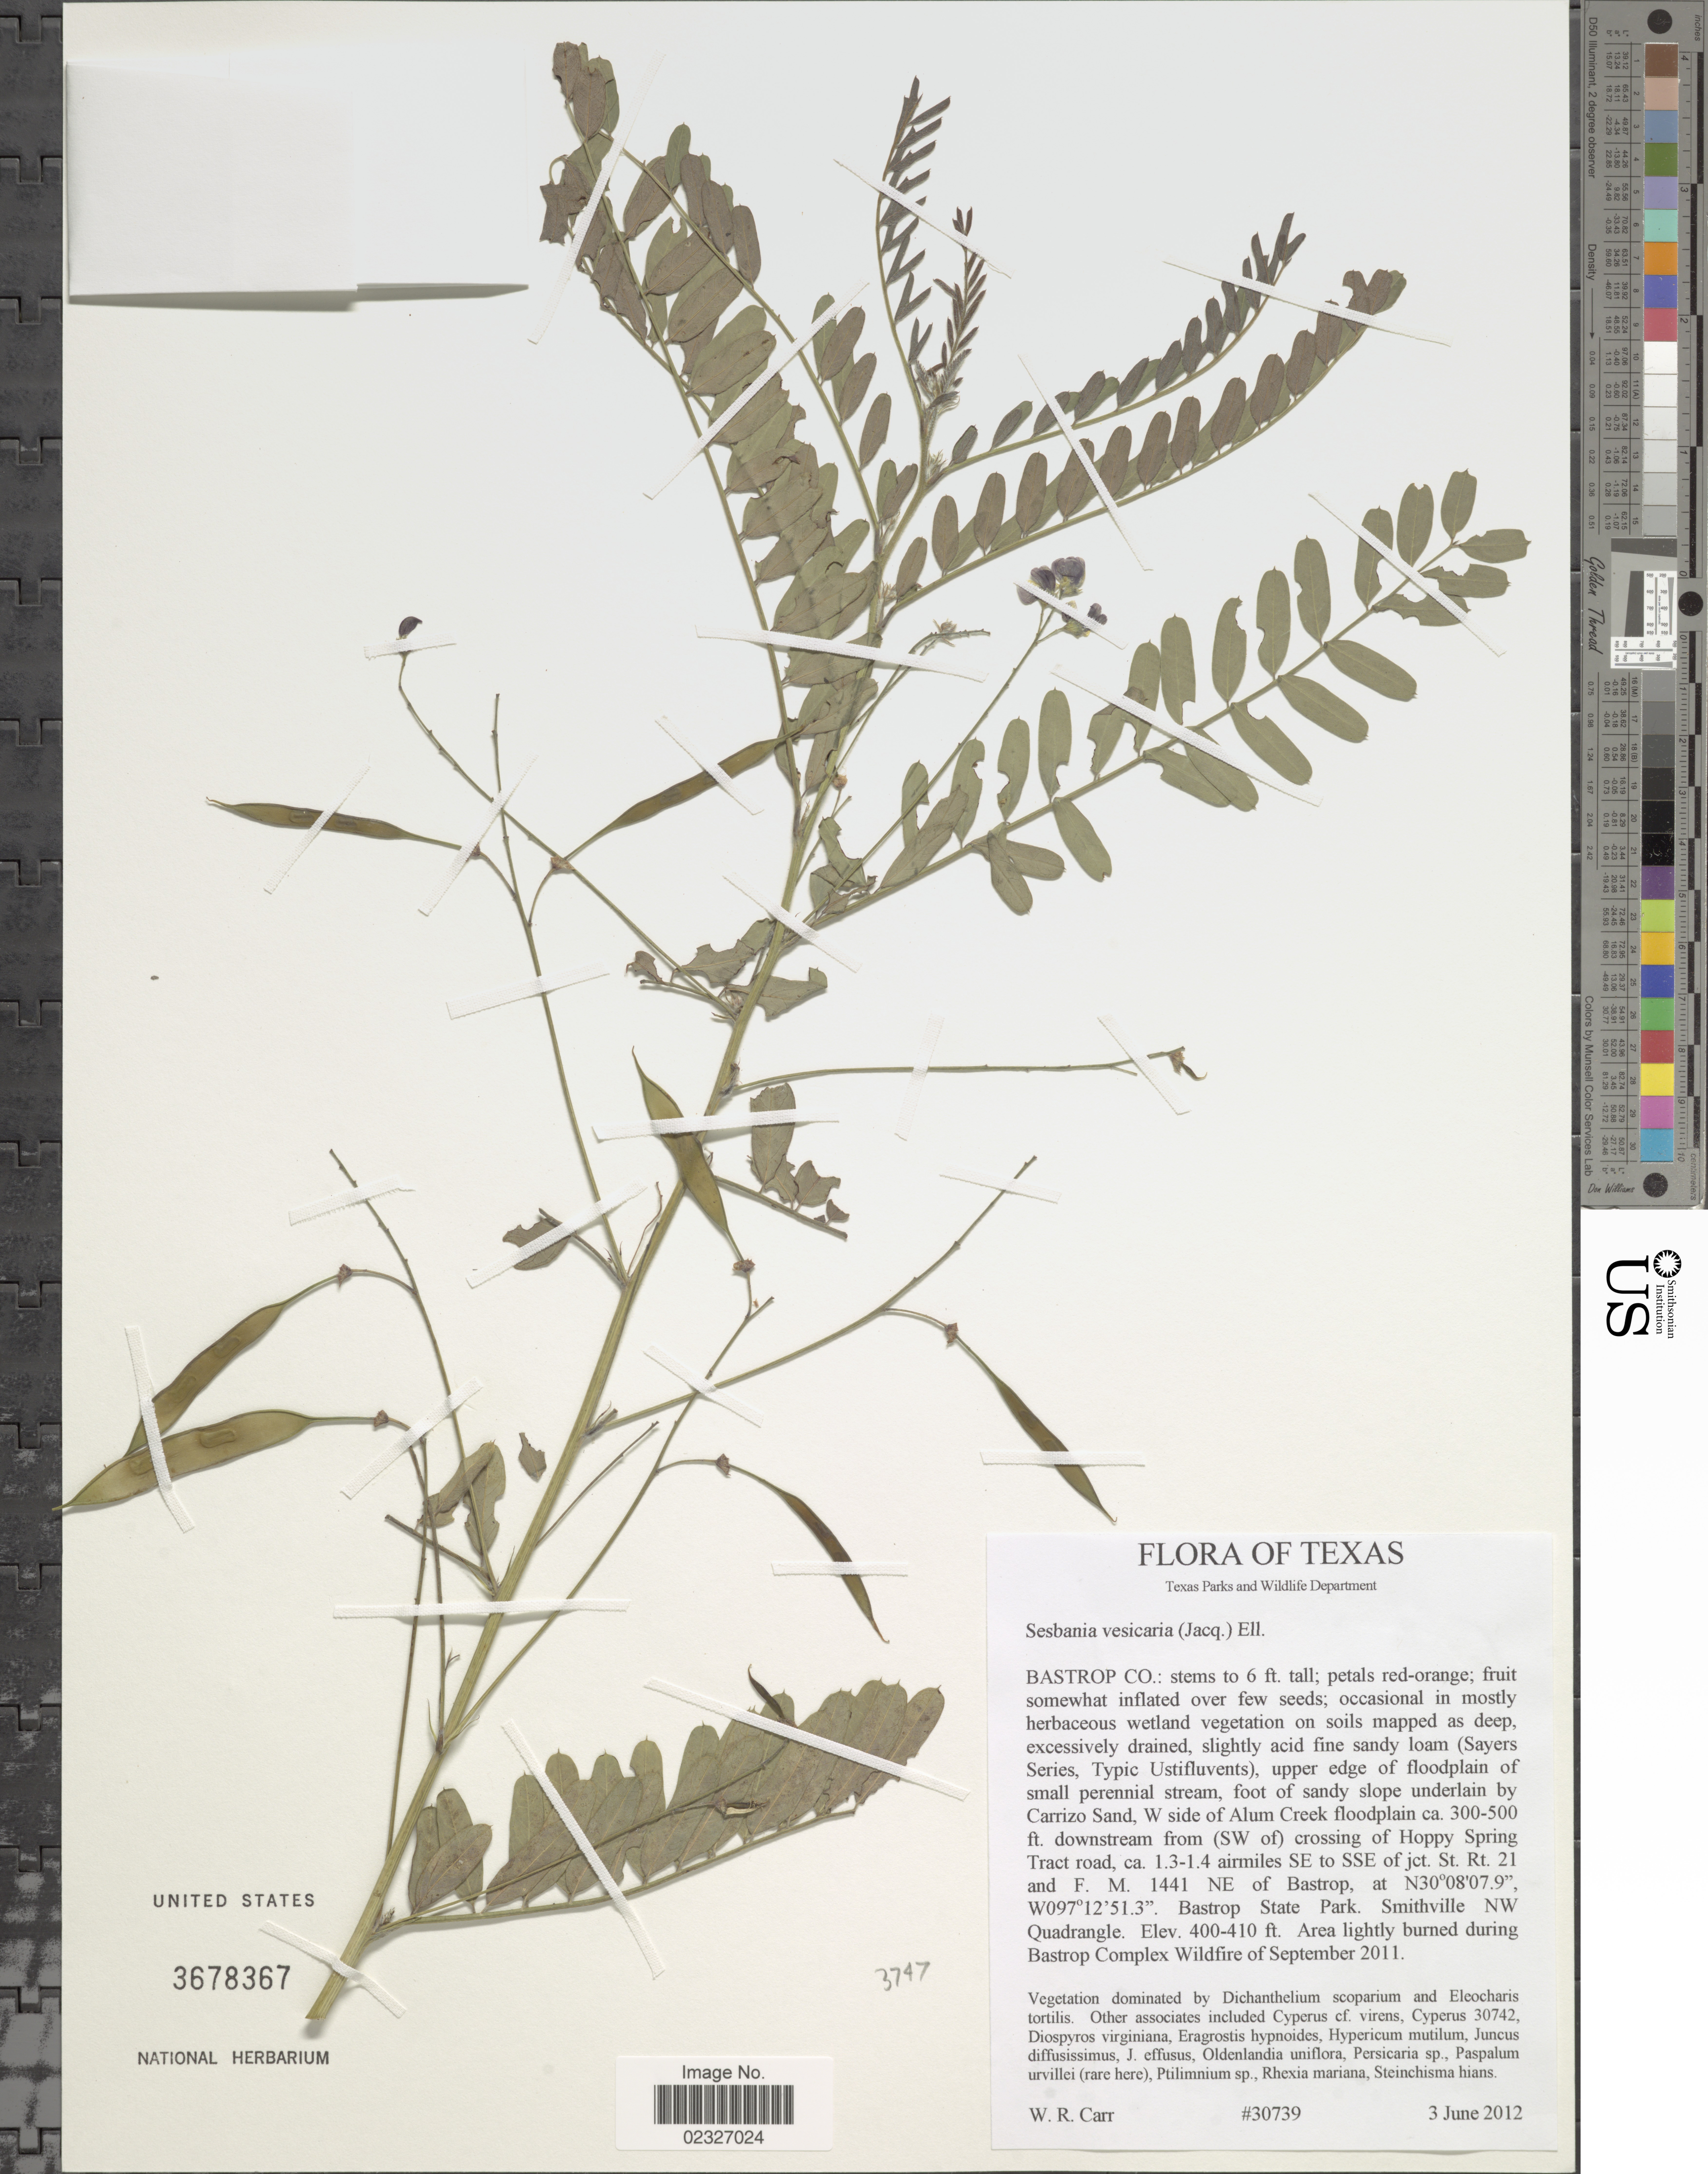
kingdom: Plantae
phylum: Tracheophyta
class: Magnoliopsida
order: Fabales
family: Fabaceae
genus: Sesbania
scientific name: Sesbania vesicaria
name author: (Jacq.) Elliott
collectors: W. Carr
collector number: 30739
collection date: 2012-06-03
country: United States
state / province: Texas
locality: Bastrop Co.W side of Alum Creek floodplain ca. 300-500 ft. downstream from (SW) of crossing of Hoppy Spring Tract road, ca. 1.3-1.4 airmiles SE to SSE of jct. St. Rt 21 and F. M. 1441 NE of Bastrop. Bastrop State Park. Smithville NW Quadrangle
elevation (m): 122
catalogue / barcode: US 3678367